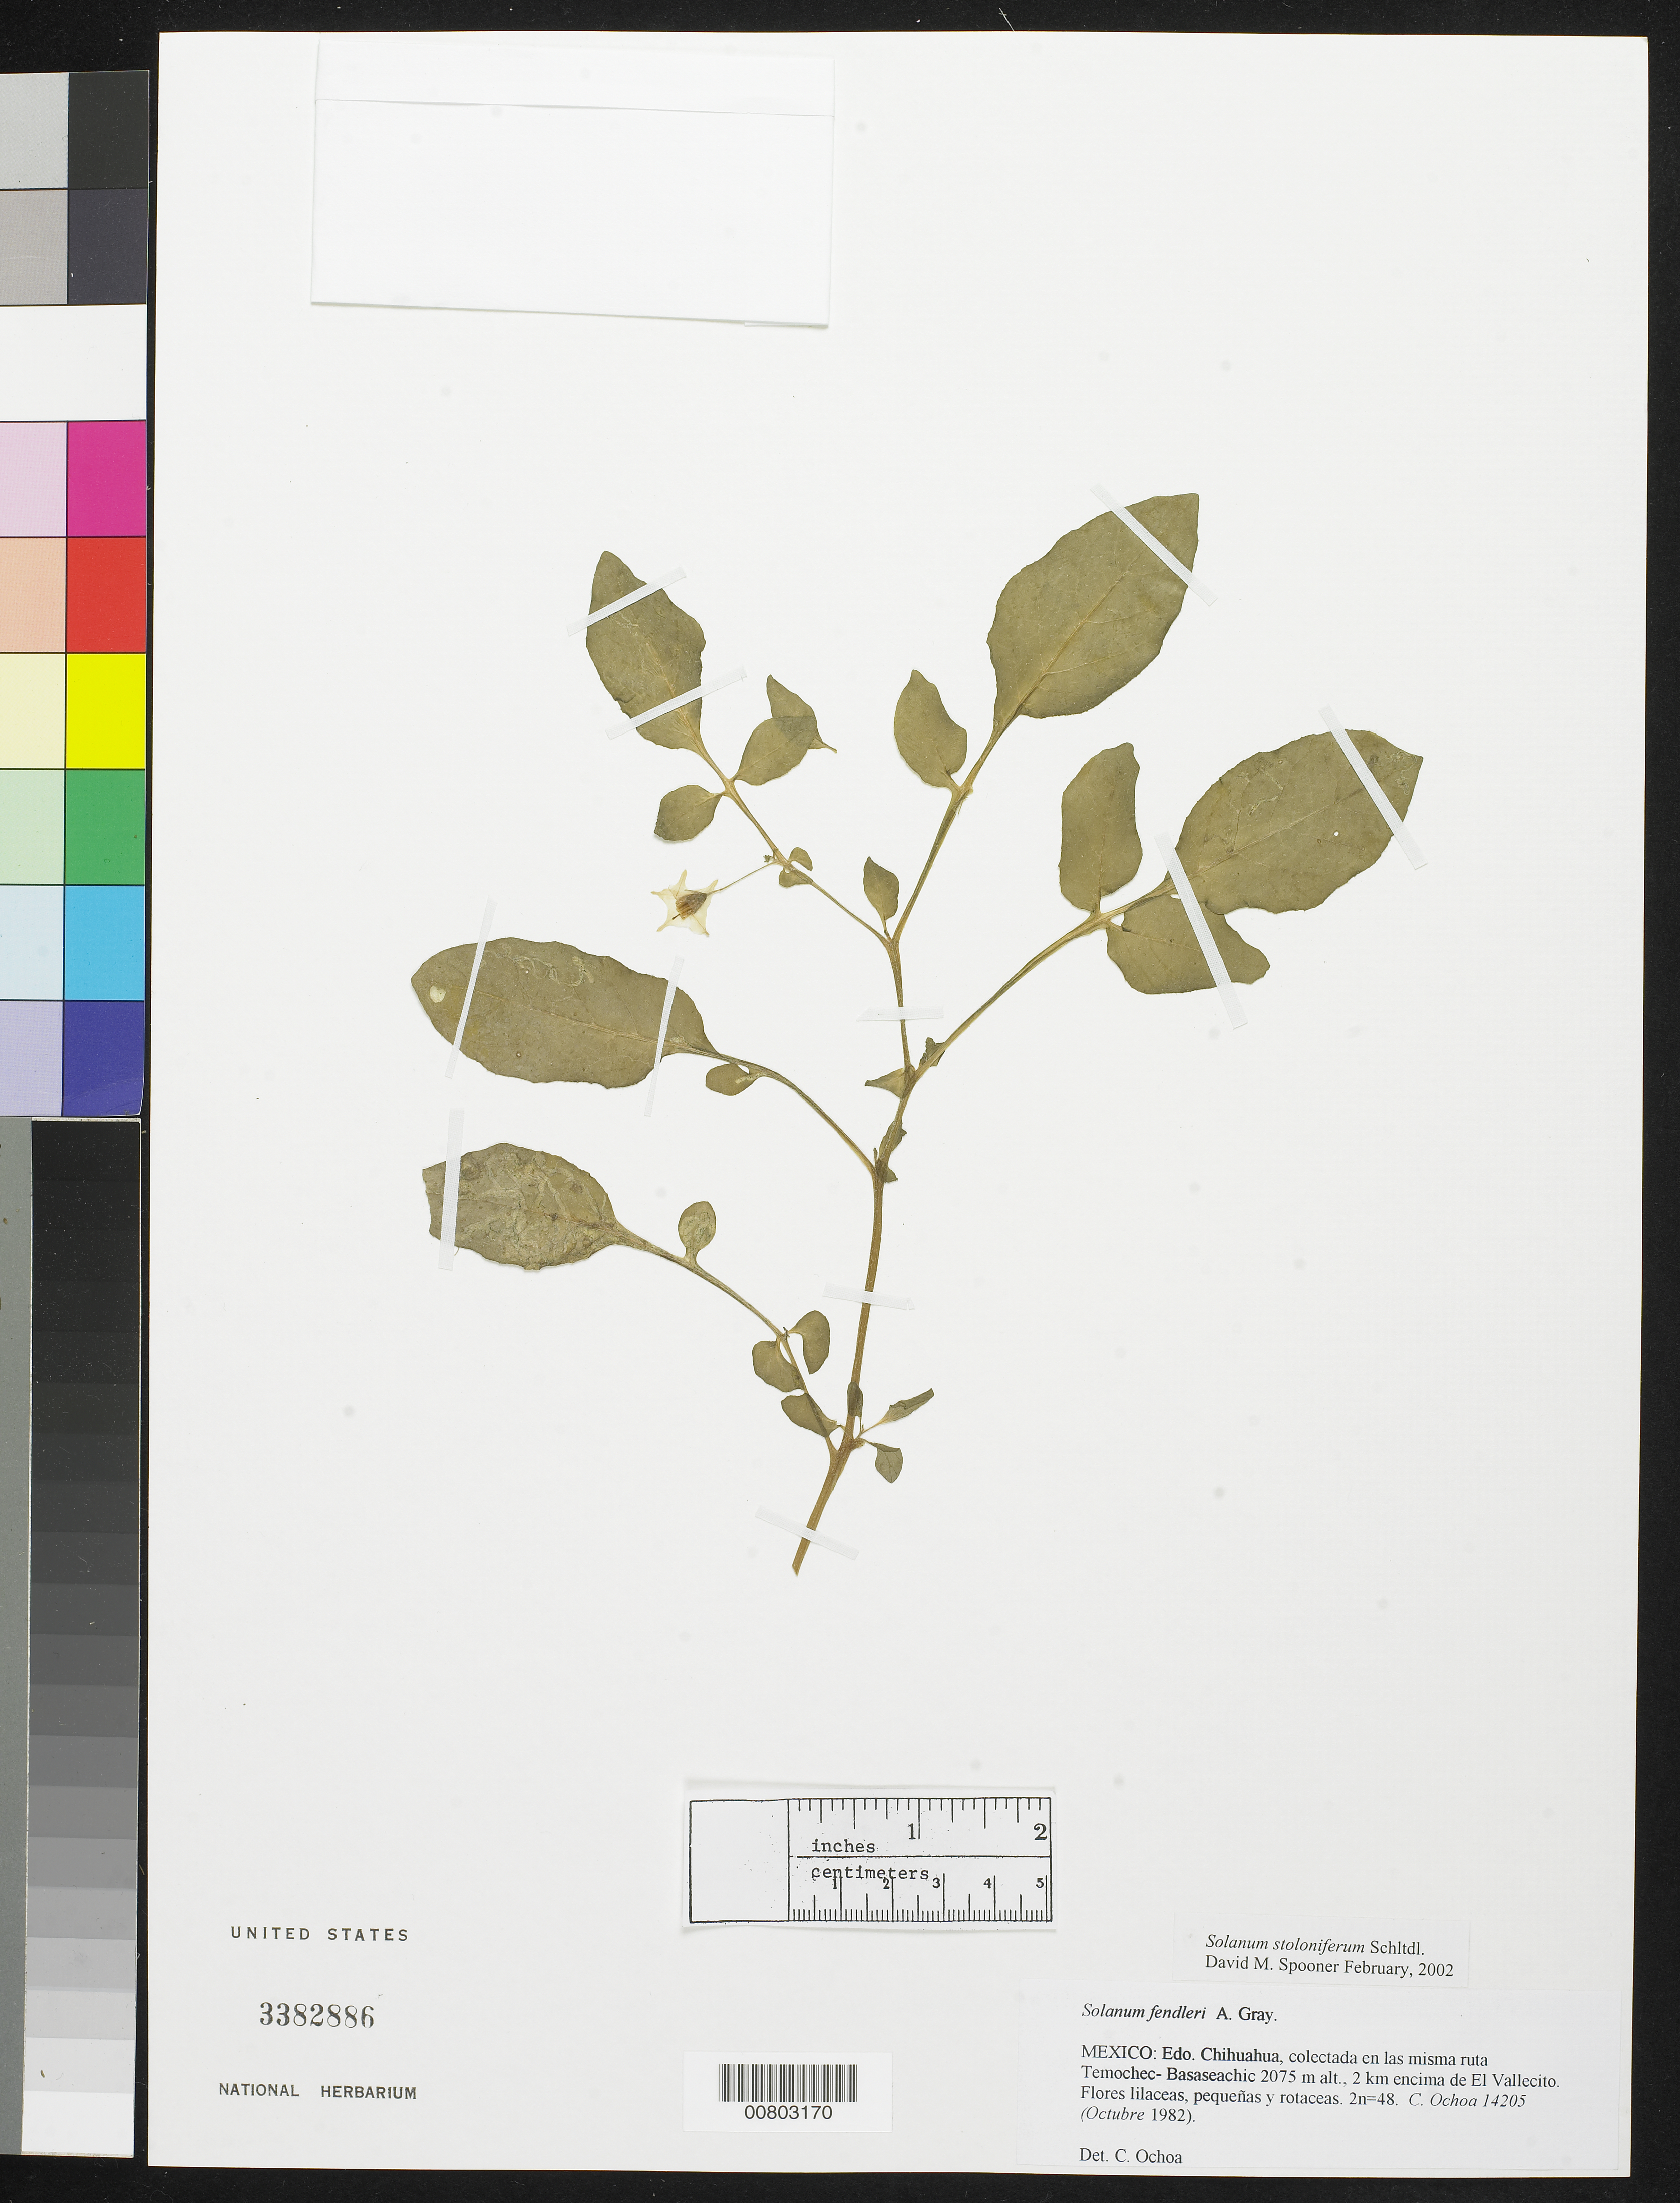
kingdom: Plantae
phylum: Tracheophyta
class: Magnoliopsida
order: Solanales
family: Solanaceae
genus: Solanum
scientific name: Solanum stoloniferum subsp. stoloniferum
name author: Schltdl.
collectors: C. Ochoa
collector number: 14205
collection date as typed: Oct 1982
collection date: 1982-10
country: Mexico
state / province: Chihuahua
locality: Ruta Tomochec - Basaseachic, 2 km encima de El Vallecito, Chihuahua.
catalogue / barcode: US 3382886